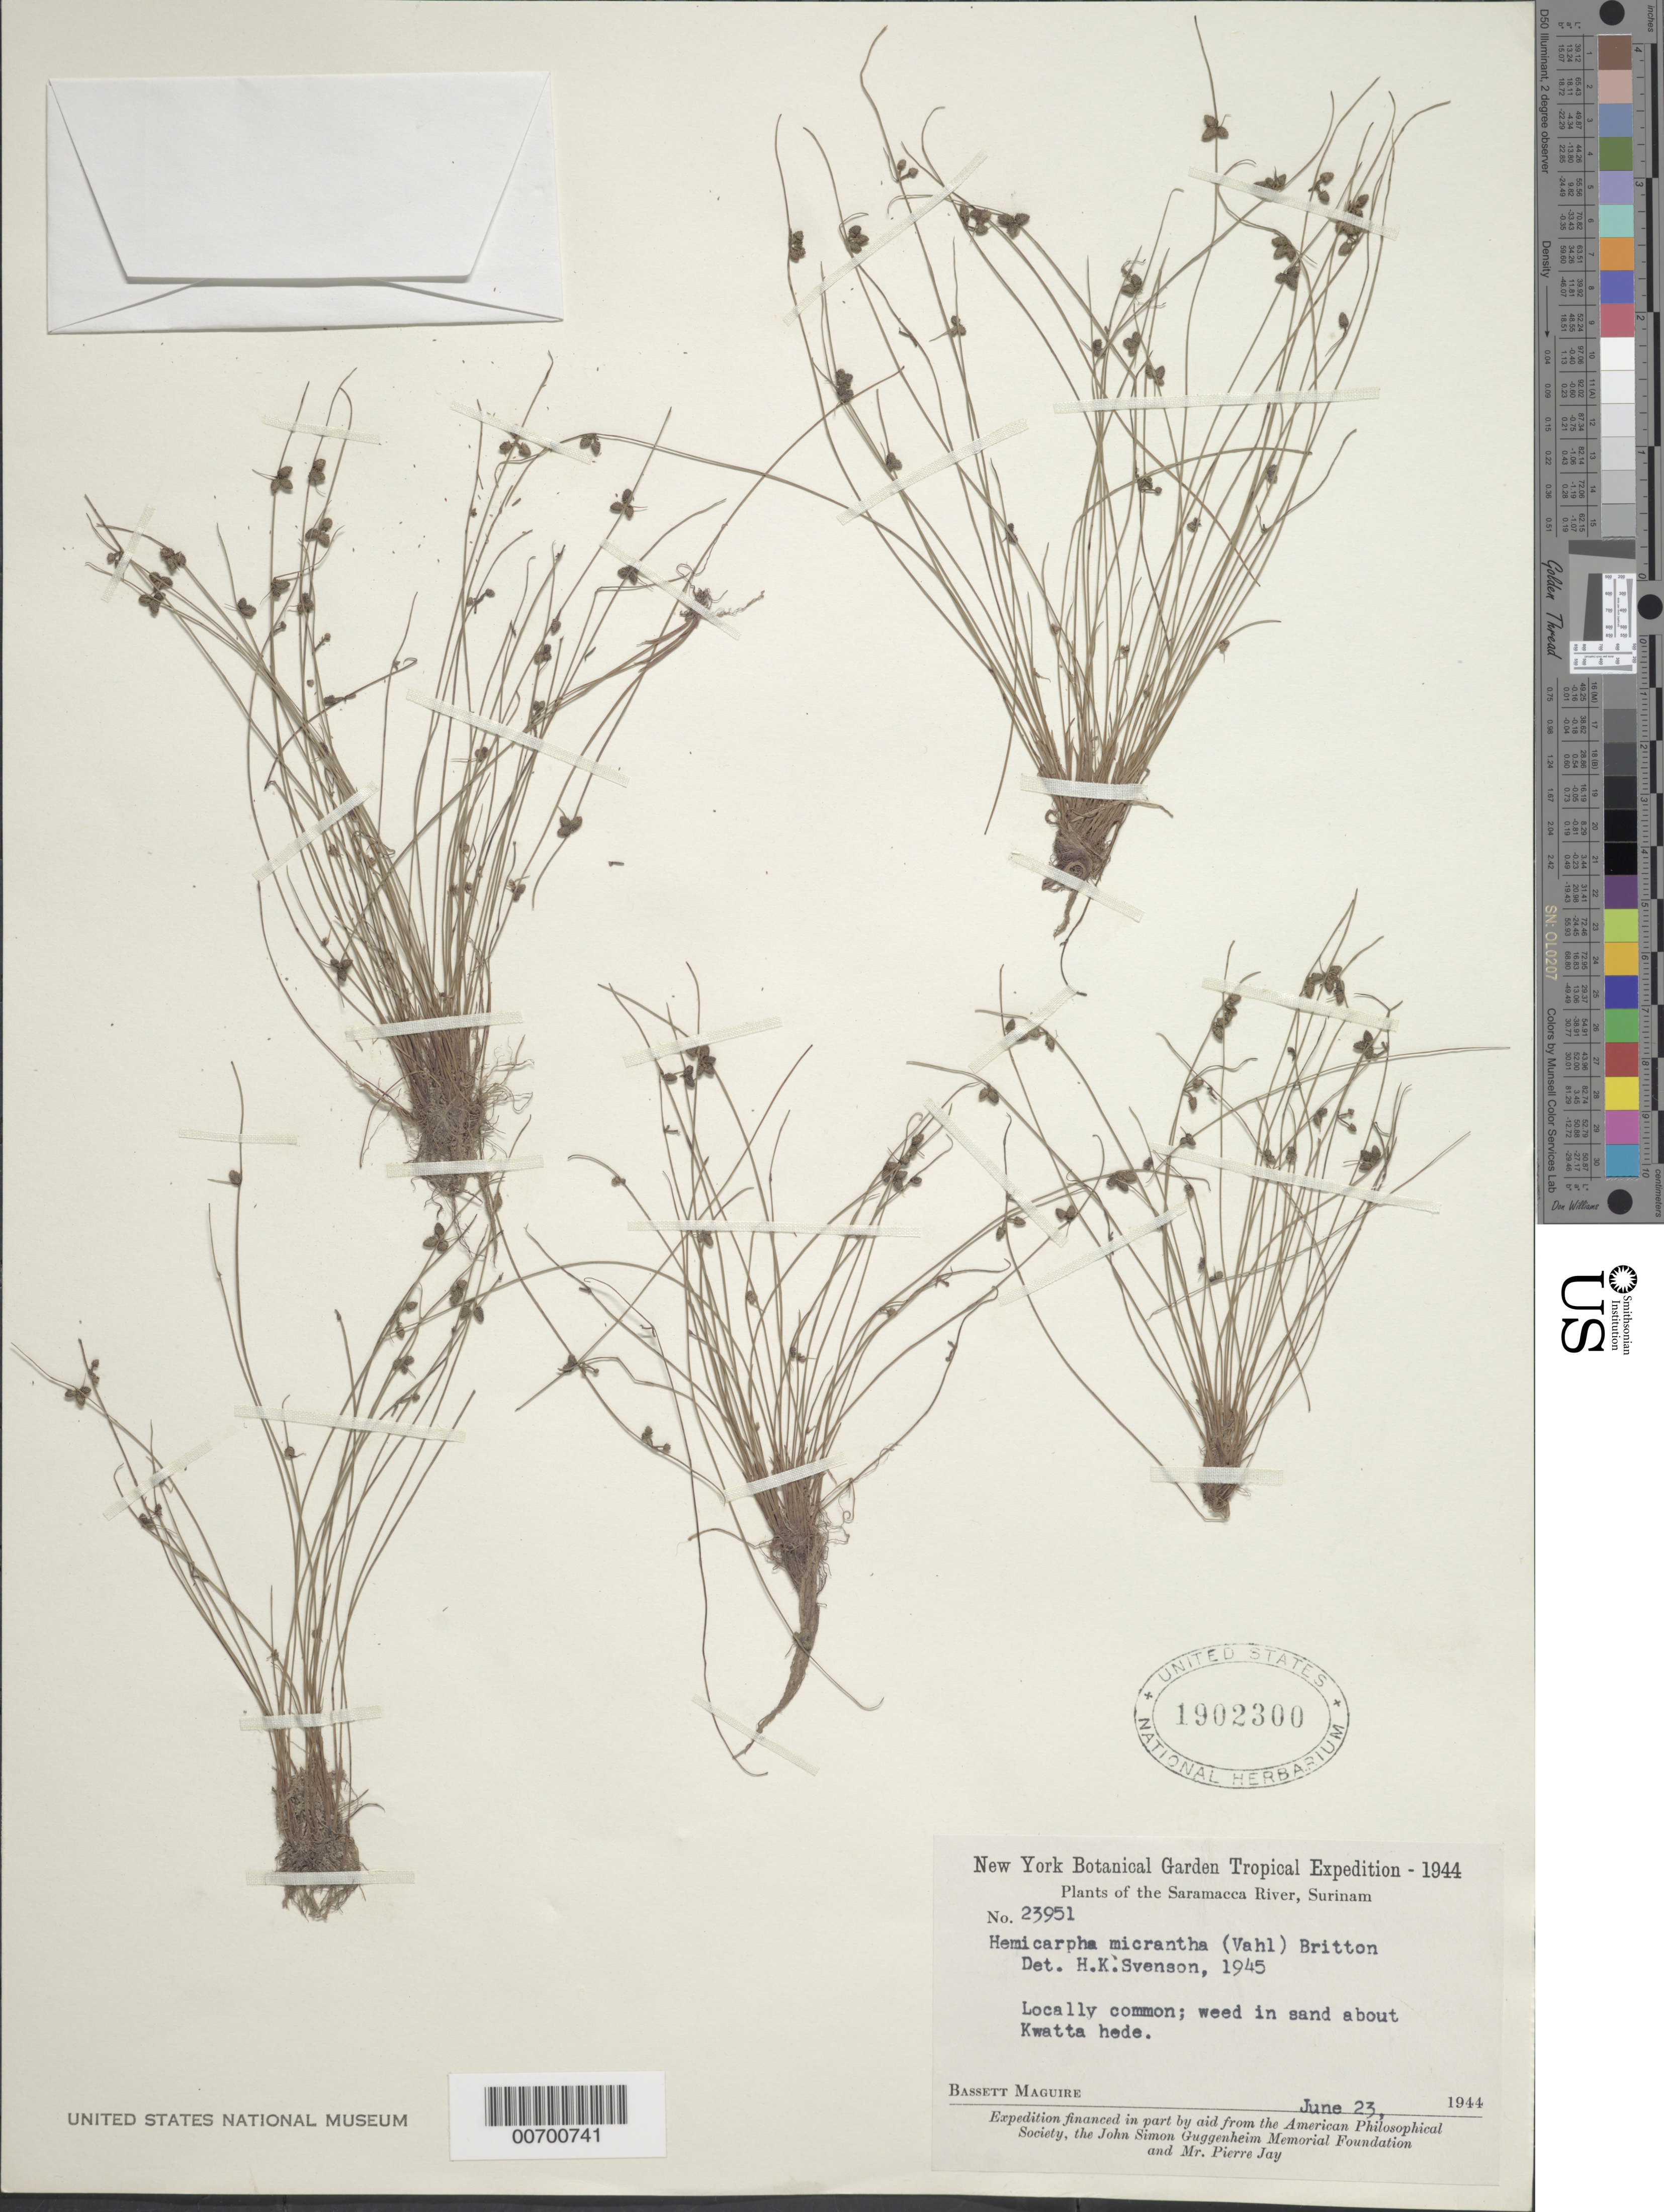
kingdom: Plantae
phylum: Tracheophyta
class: Liliopsida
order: Poales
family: Cyperaceae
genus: Cyperus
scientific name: Cyperus subsquarrosus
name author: (Muhl.) Bauters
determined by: Strong, M. T., (US), Smithsonian Institution - National Museum of Natural History (UNITED STATES)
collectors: B. Maguire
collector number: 23951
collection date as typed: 22-Jun-44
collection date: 1944-06-22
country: Suriname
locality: Kwatta hede village, Saramacca River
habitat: In sand about village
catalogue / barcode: US 1902300